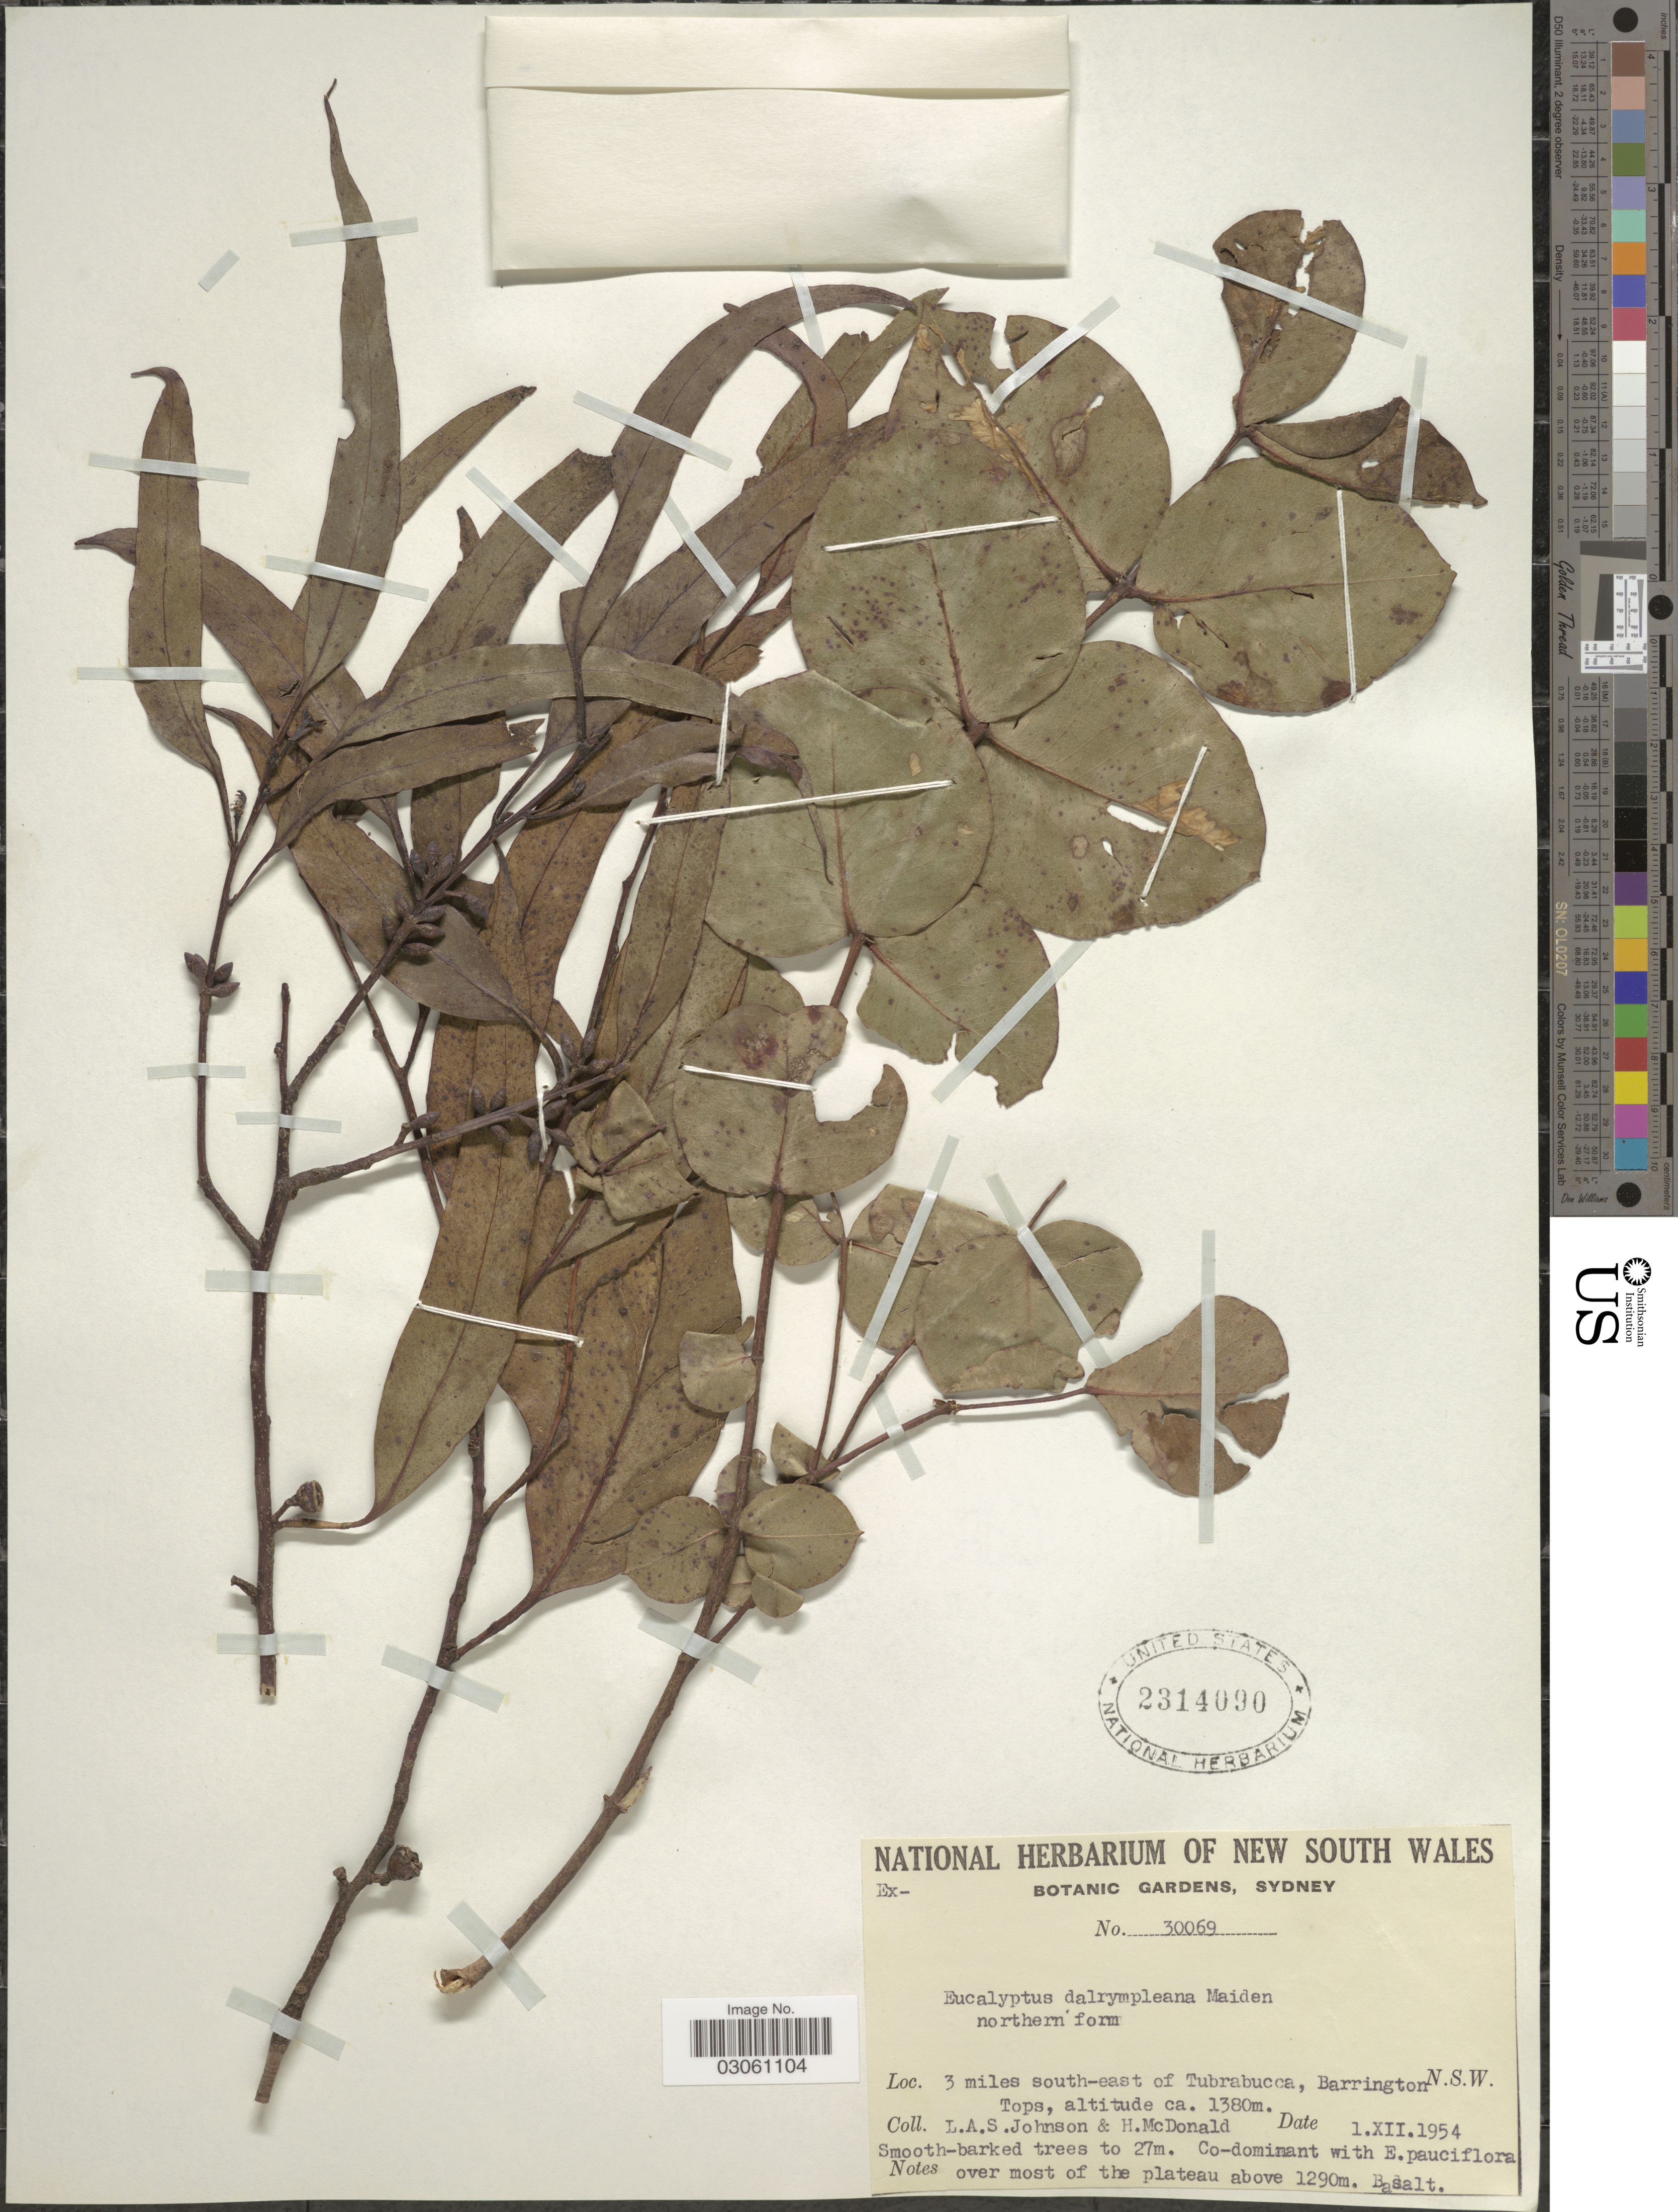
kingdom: Plantae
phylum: Tracheophyta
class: Magnoliopsida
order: Myrtales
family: Myrtaceae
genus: Eucalyptus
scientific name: Eucalyptus dalrympleana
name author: Maiden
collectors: L. A. S. Johnson & H. McDonald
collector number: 30069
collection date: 1954-12-01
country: Australia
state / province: New South Wales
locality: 3 miles south-east of Tubrabucca, Barrington Tops.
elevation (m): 1380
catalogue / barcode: US 2314090